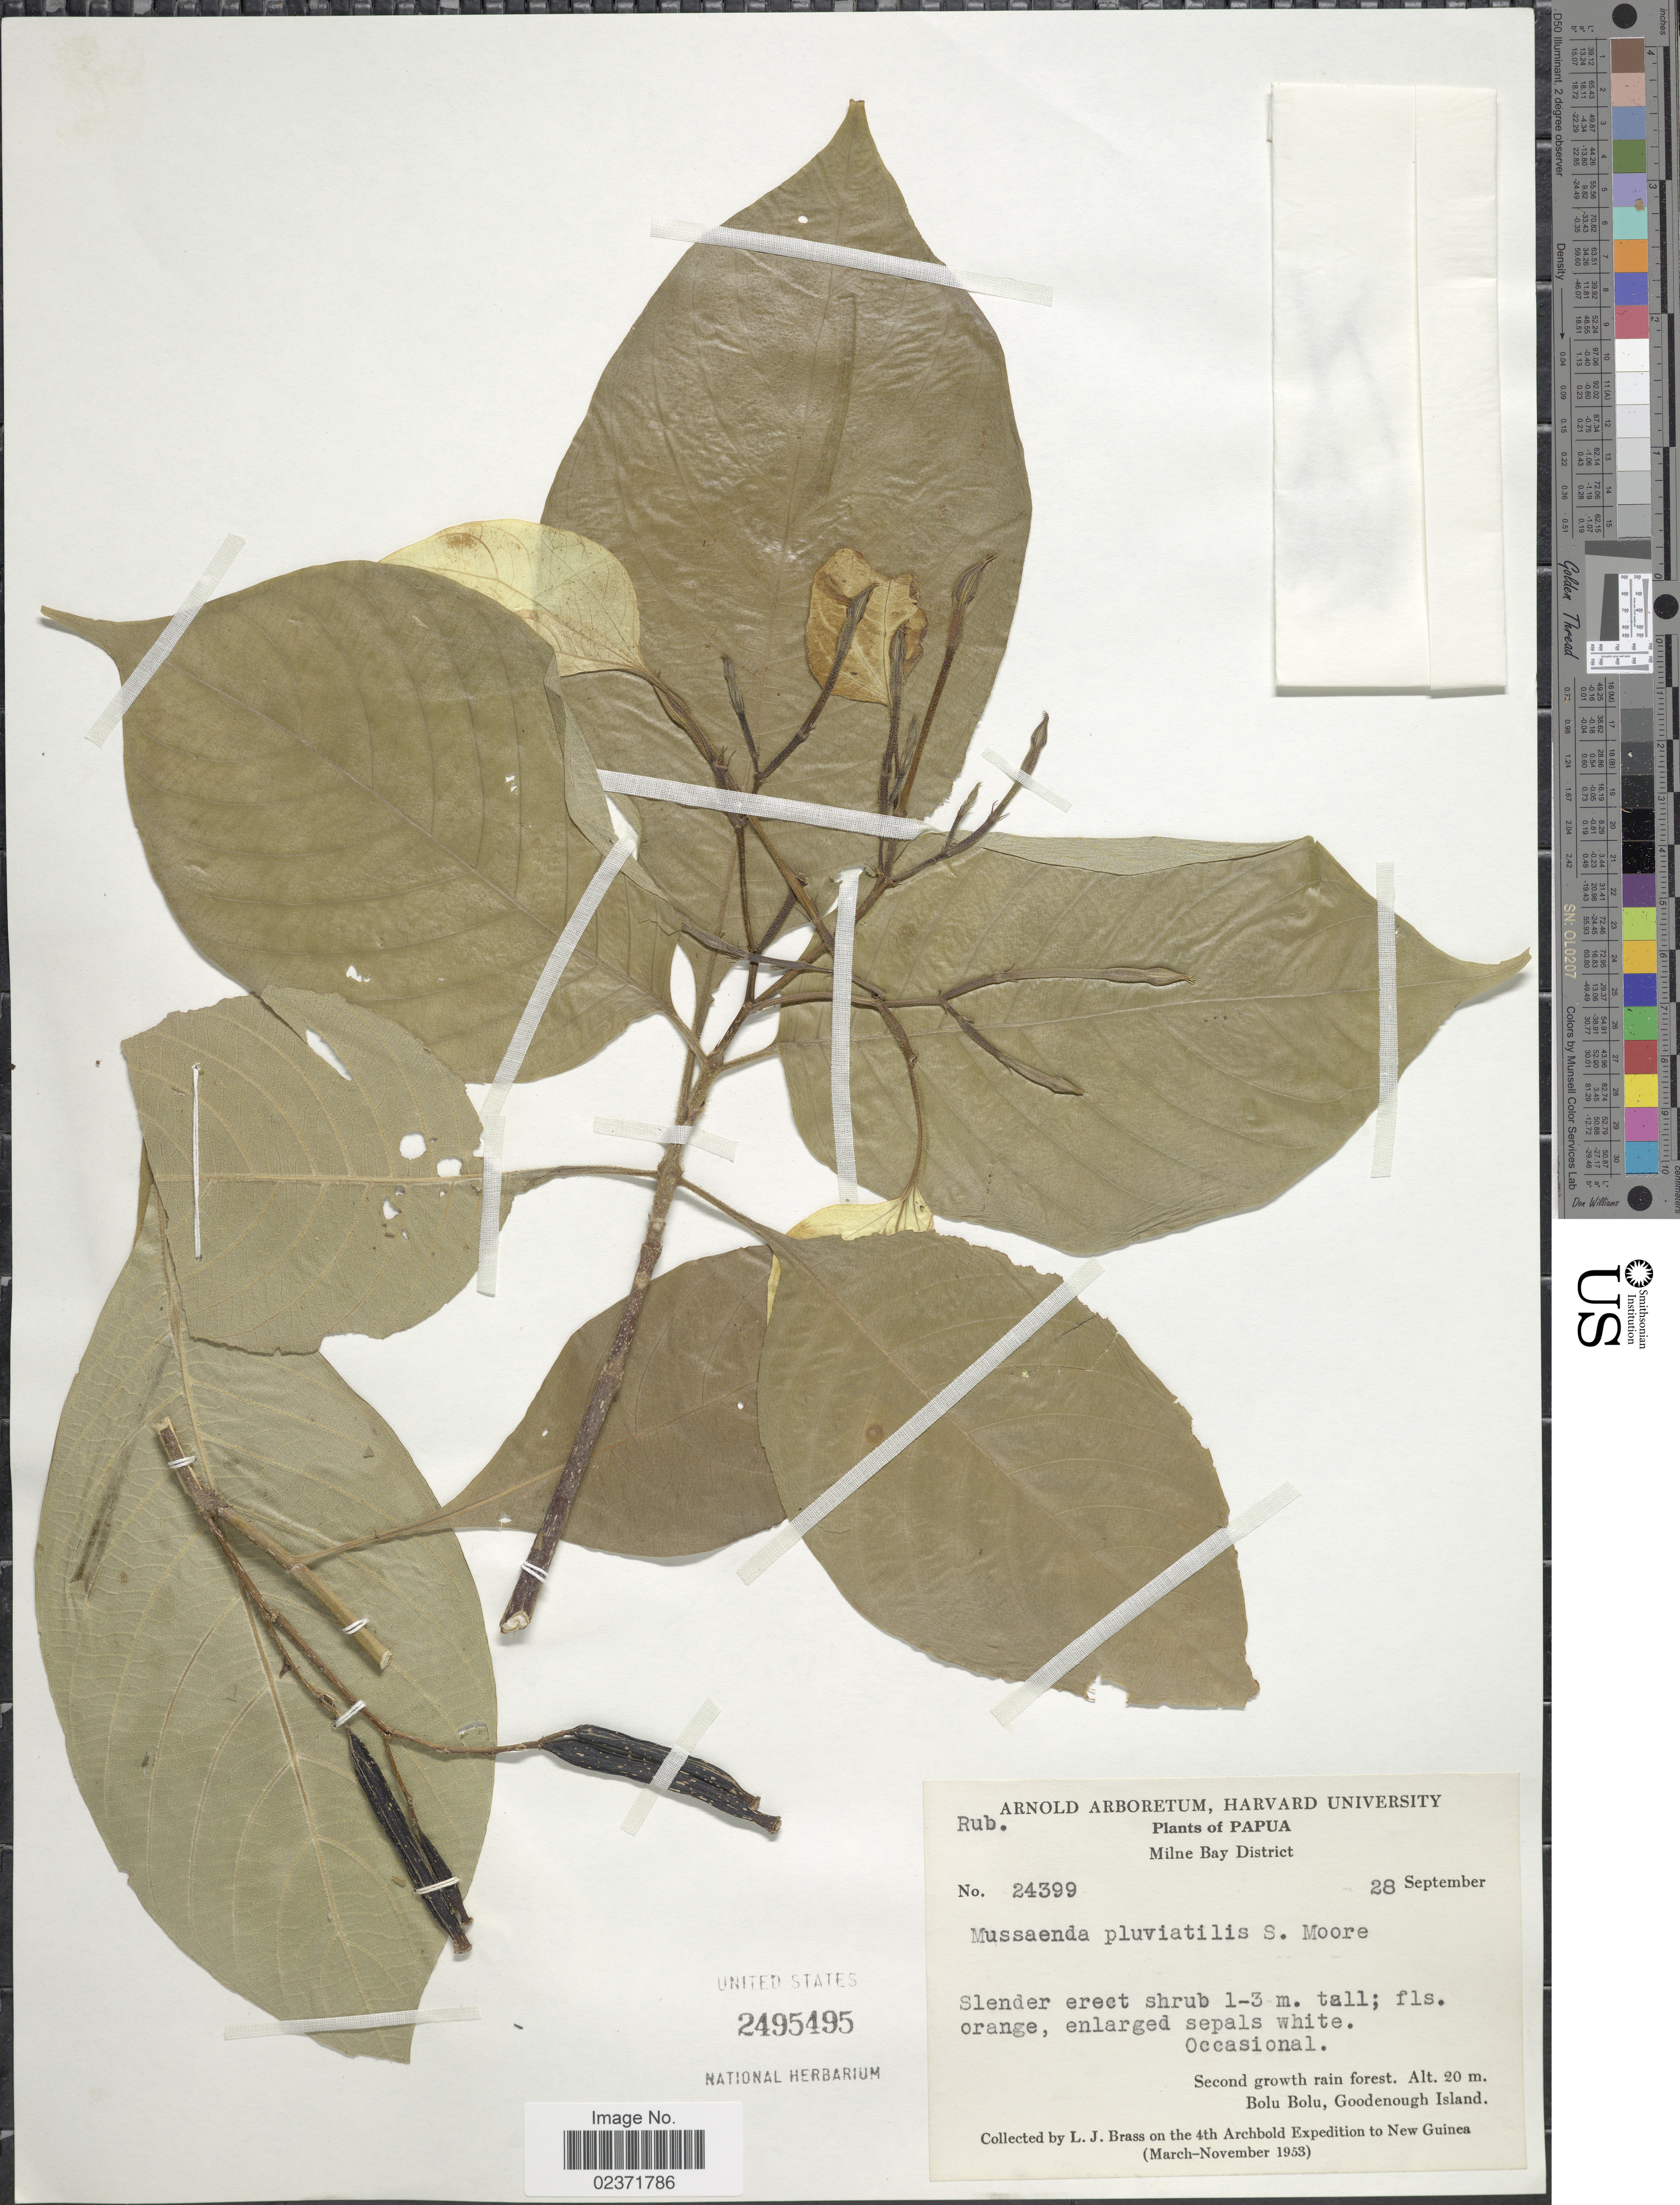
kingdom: Plantae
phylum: Tracheophyta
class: Magnoliopsida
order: Gentianales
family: Rubiaceae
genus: Mussaenda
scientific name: Mussaenda pluviatilis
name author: S. Moore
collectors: L. J. Brass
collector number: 24399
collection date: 1953-09-28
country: Papua New Guinea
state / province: Milne Bay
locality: Papua, Milne Bay District, Bolu Bolu, Goodenough Island, New Guinea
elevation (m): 20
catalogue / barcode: US 2495495